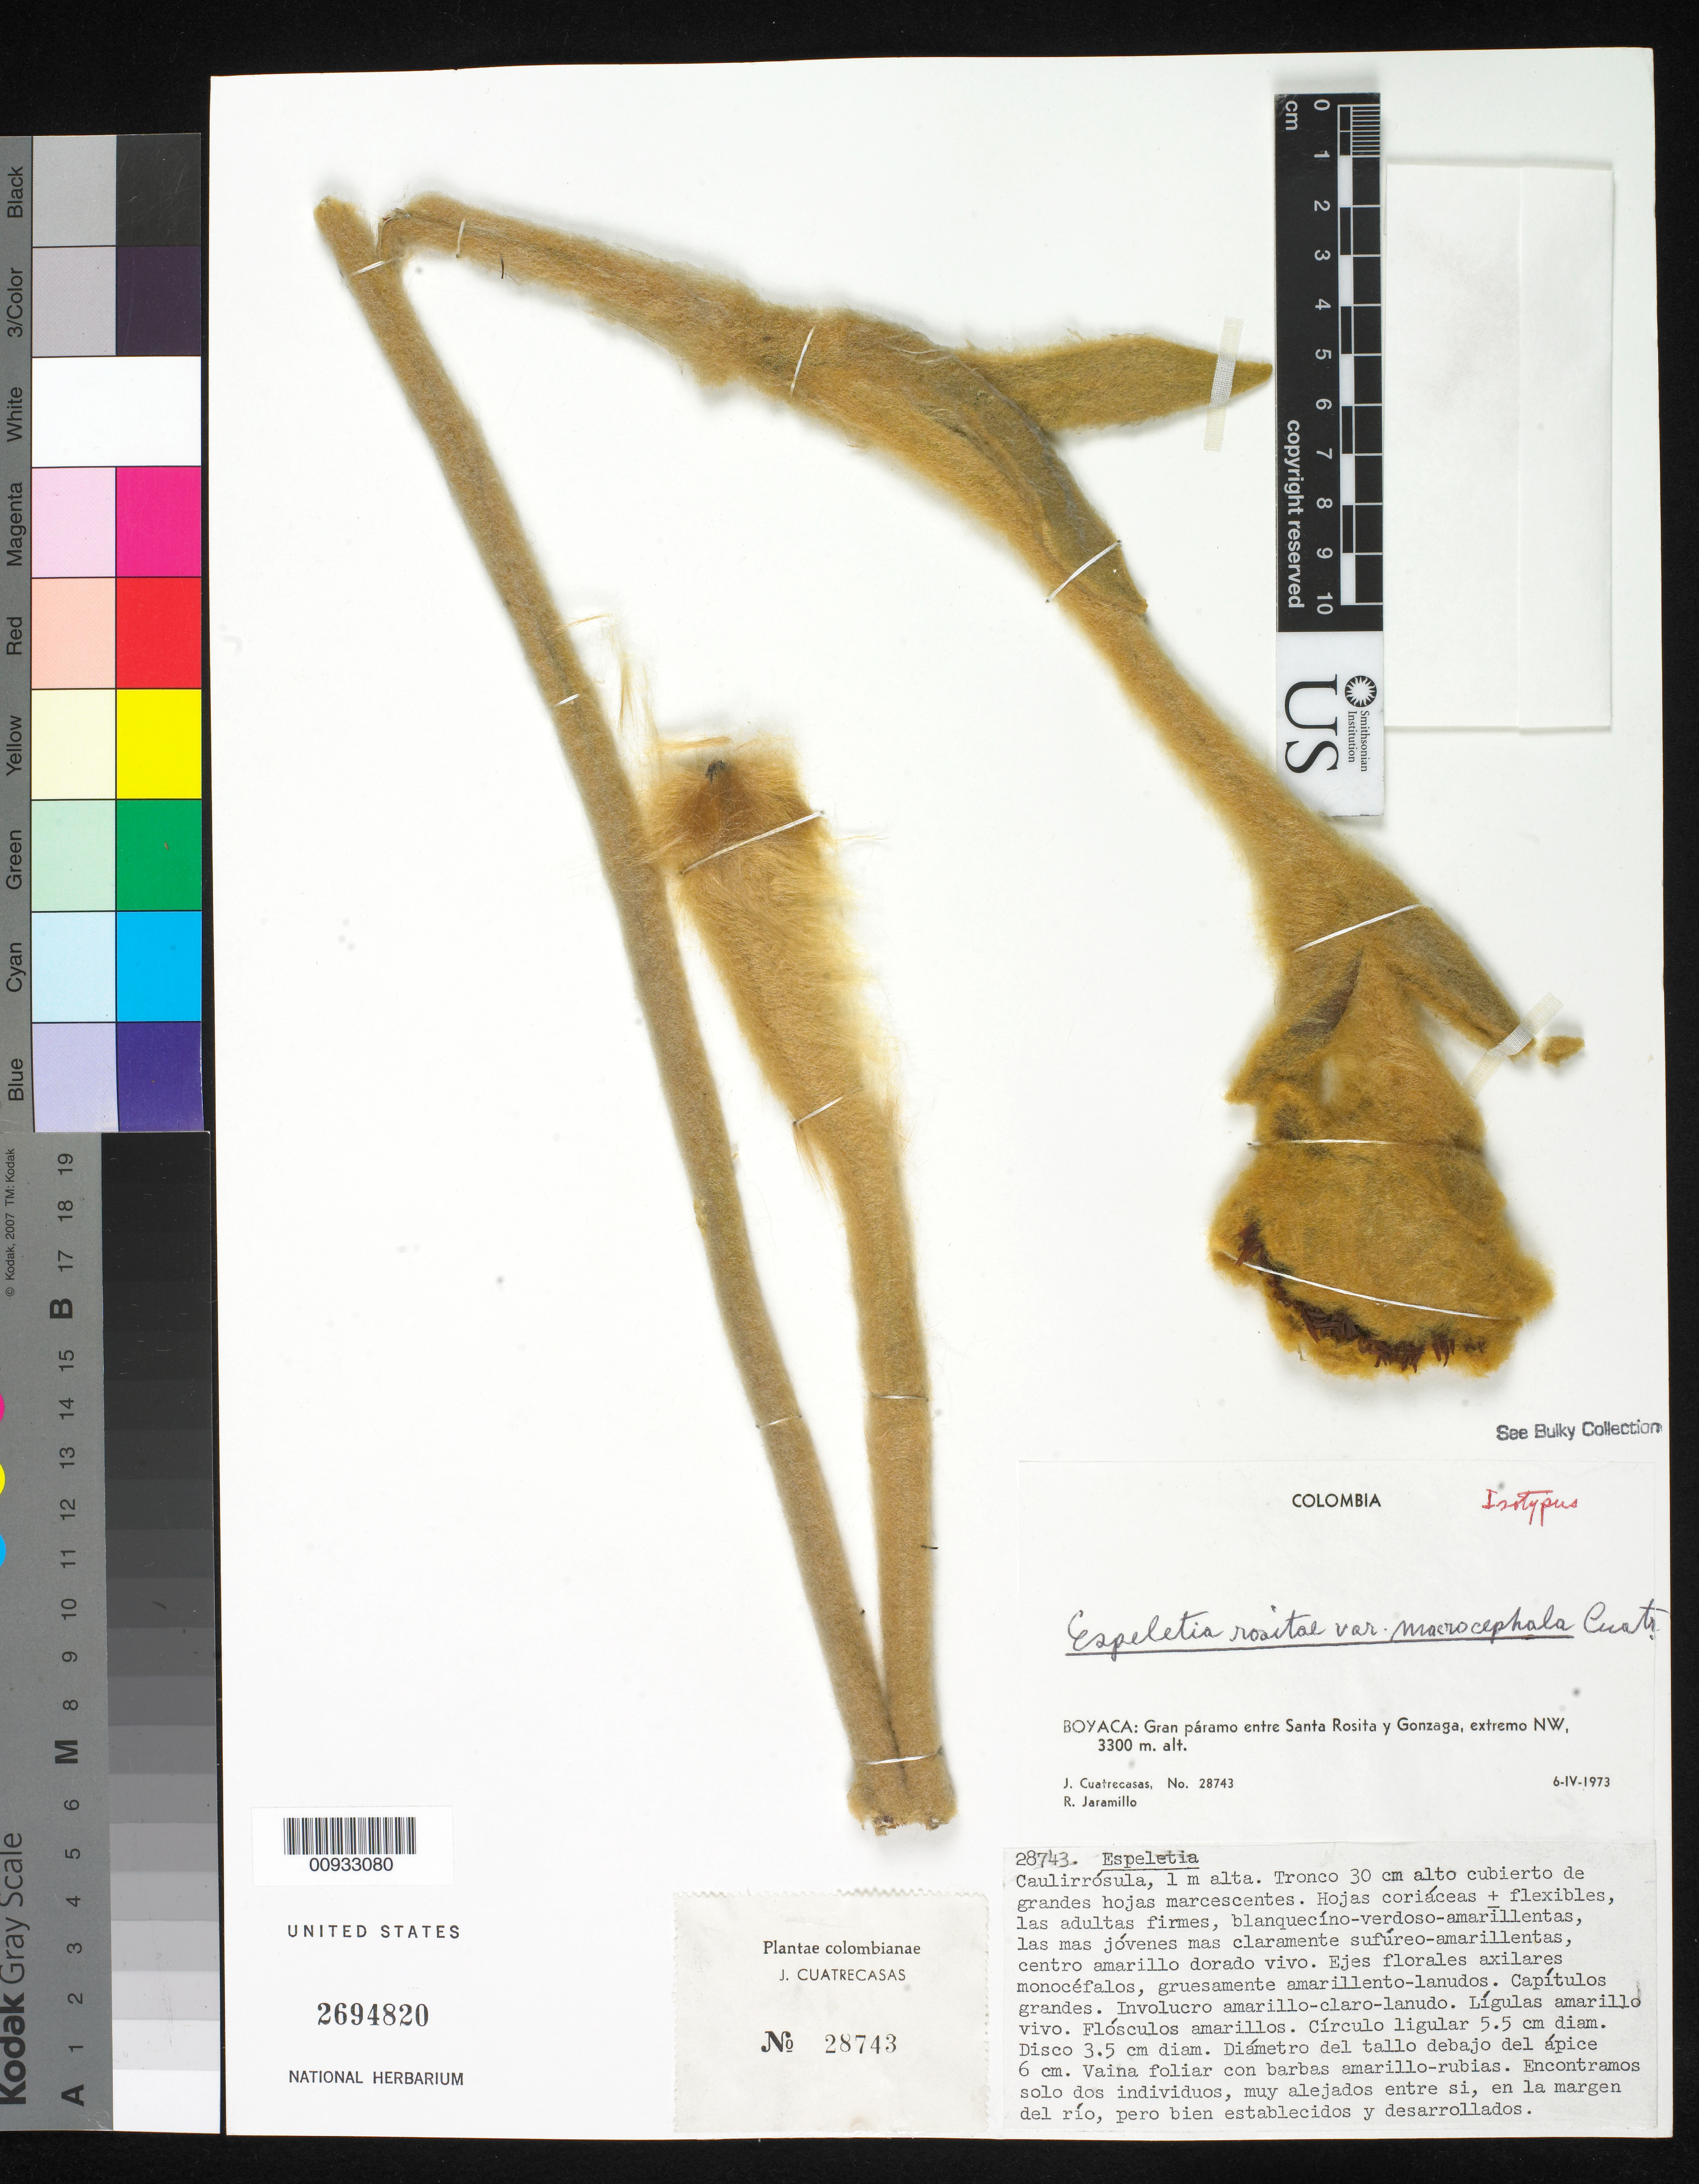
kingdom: Plantae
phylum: Tracheophyta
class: Magnoliopsida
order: Asterales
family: Asteraceae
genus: Espeletia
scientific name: Espeletia rositae var. macrocephala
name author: Cuatrec.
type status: Isotype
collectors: J. Cuatrecasas & R. Jaramillo M.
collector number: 28743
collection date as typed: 06 Apr 1973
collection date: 1973-04-06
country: Colombia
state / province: Boyacá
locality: Gran Páramo entre Santa Rosita y Gonzaga, extremo NW. [Great upland between Santa Rosita & Gonzaga, NW end]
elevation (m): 3300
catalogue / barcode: US 2694820